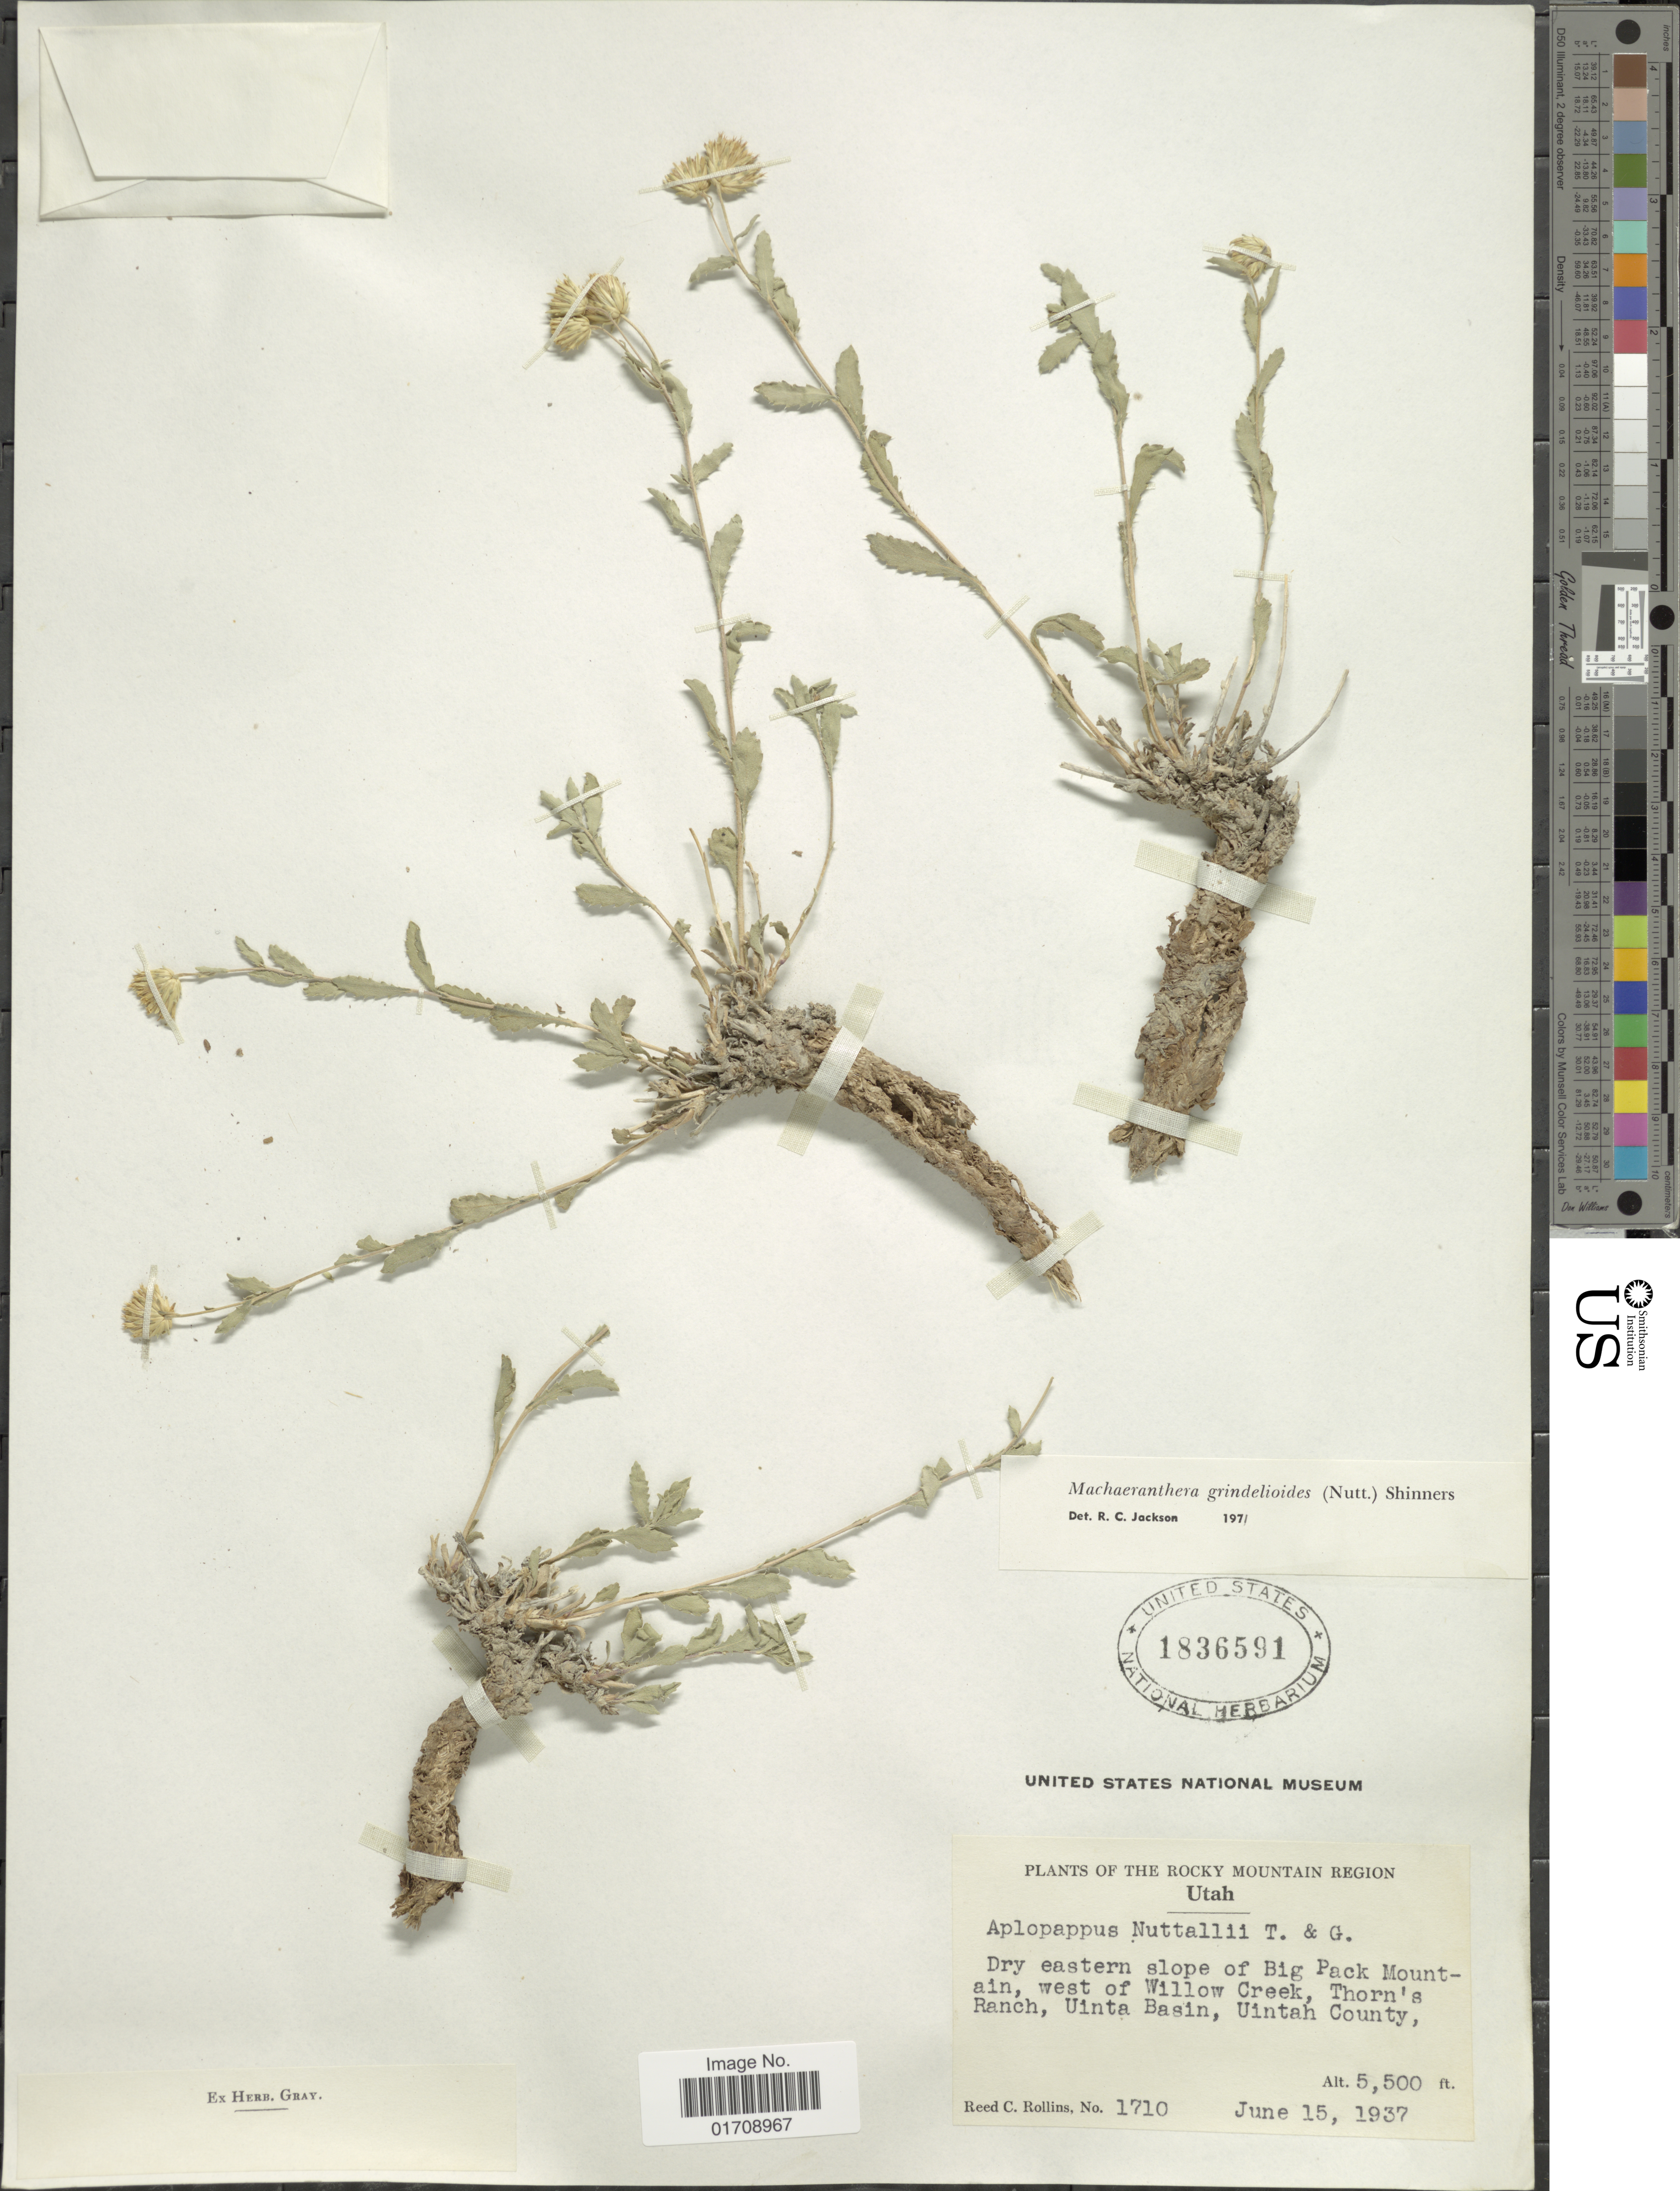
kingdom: Plantae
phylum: Tracheophyta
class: Magnoliopsida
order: Asterales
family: Asteraceae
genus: Machaeranthera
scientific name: Machaeranthera grindelioides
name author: (Nutt.) Shinners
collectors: R. C. Rollins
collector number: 1710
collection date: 1937-06-15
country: United States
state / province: Utah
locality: Dry eastern slope of Big Pack Mountain, west of Willow Creek, Thorn's Ranch, Uinta Basin, Uintah County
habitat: dry eastern slope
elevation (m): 1676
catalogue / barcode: US 1836591